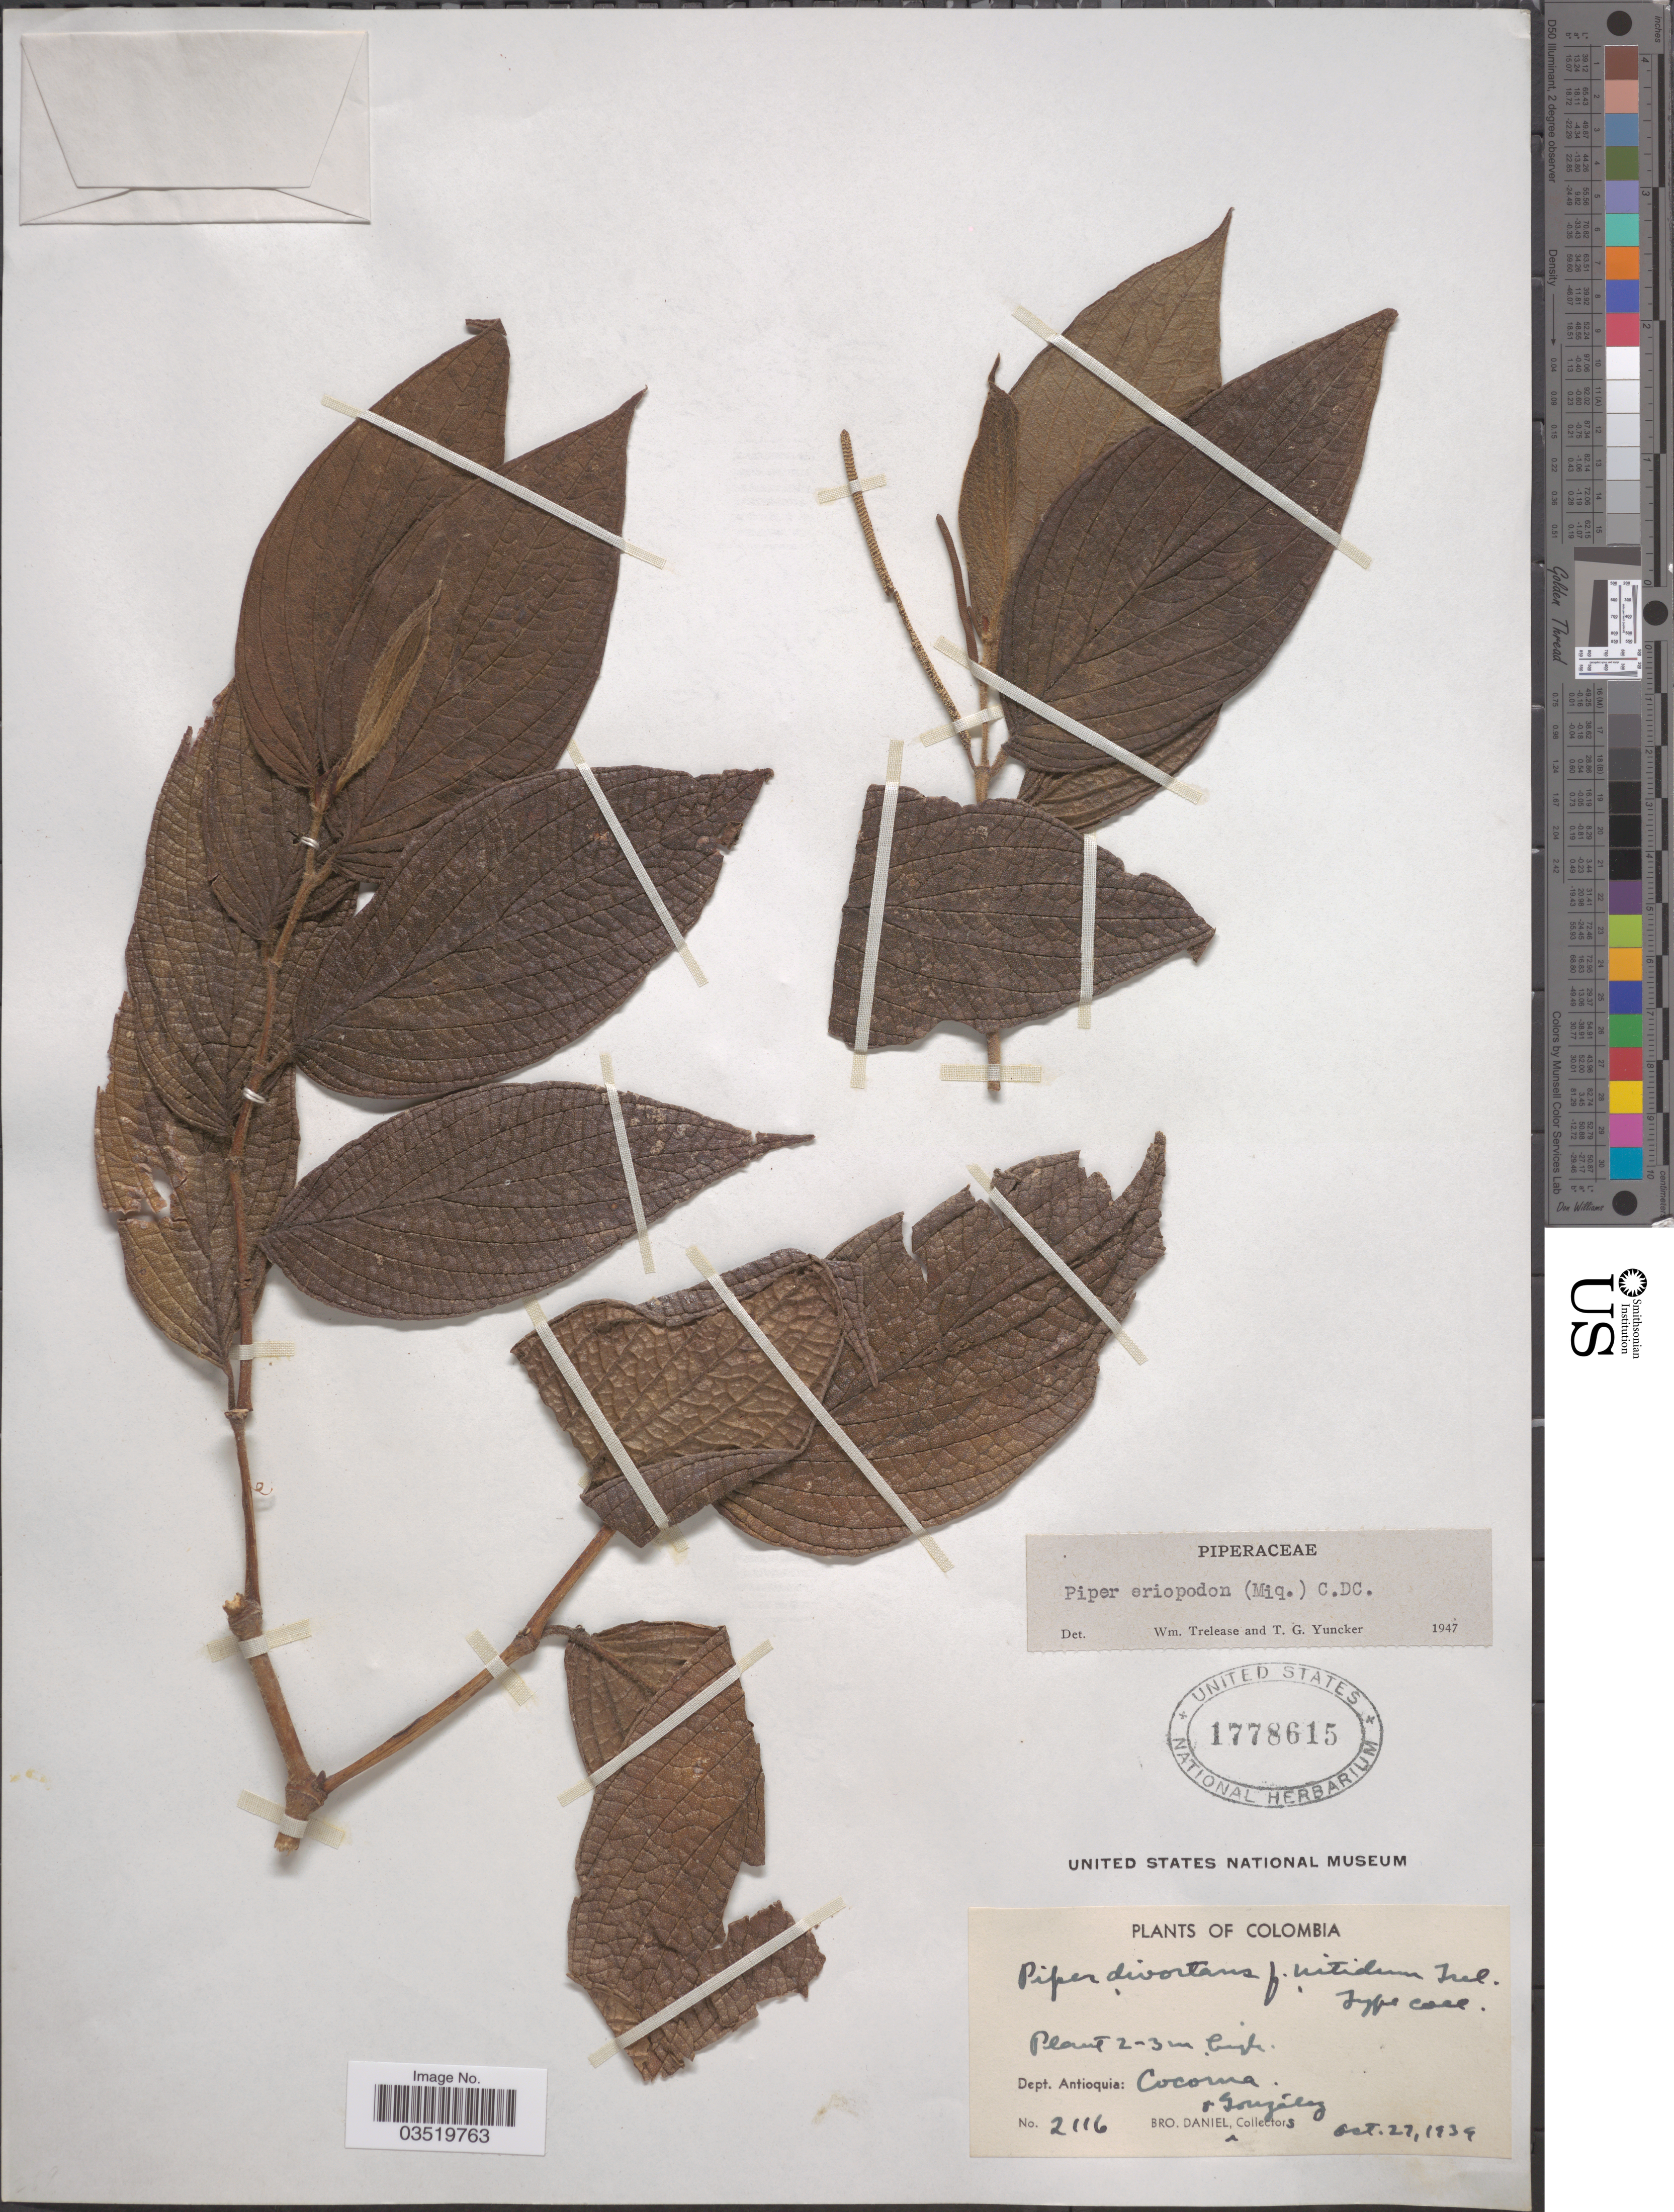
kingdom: Plantae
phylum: Tracheophyta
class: Magnoliopsida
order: Piperales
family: Piperaceae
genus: Piper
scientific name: Piper eriopodon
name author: C. DC.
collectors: Bro. Daniel & B. Gonzalez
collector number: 2116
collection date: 1939-10-27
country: Colombia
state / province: Antioquia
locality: Dept. Antioquia: Cocoina.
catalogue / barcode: US 1778615